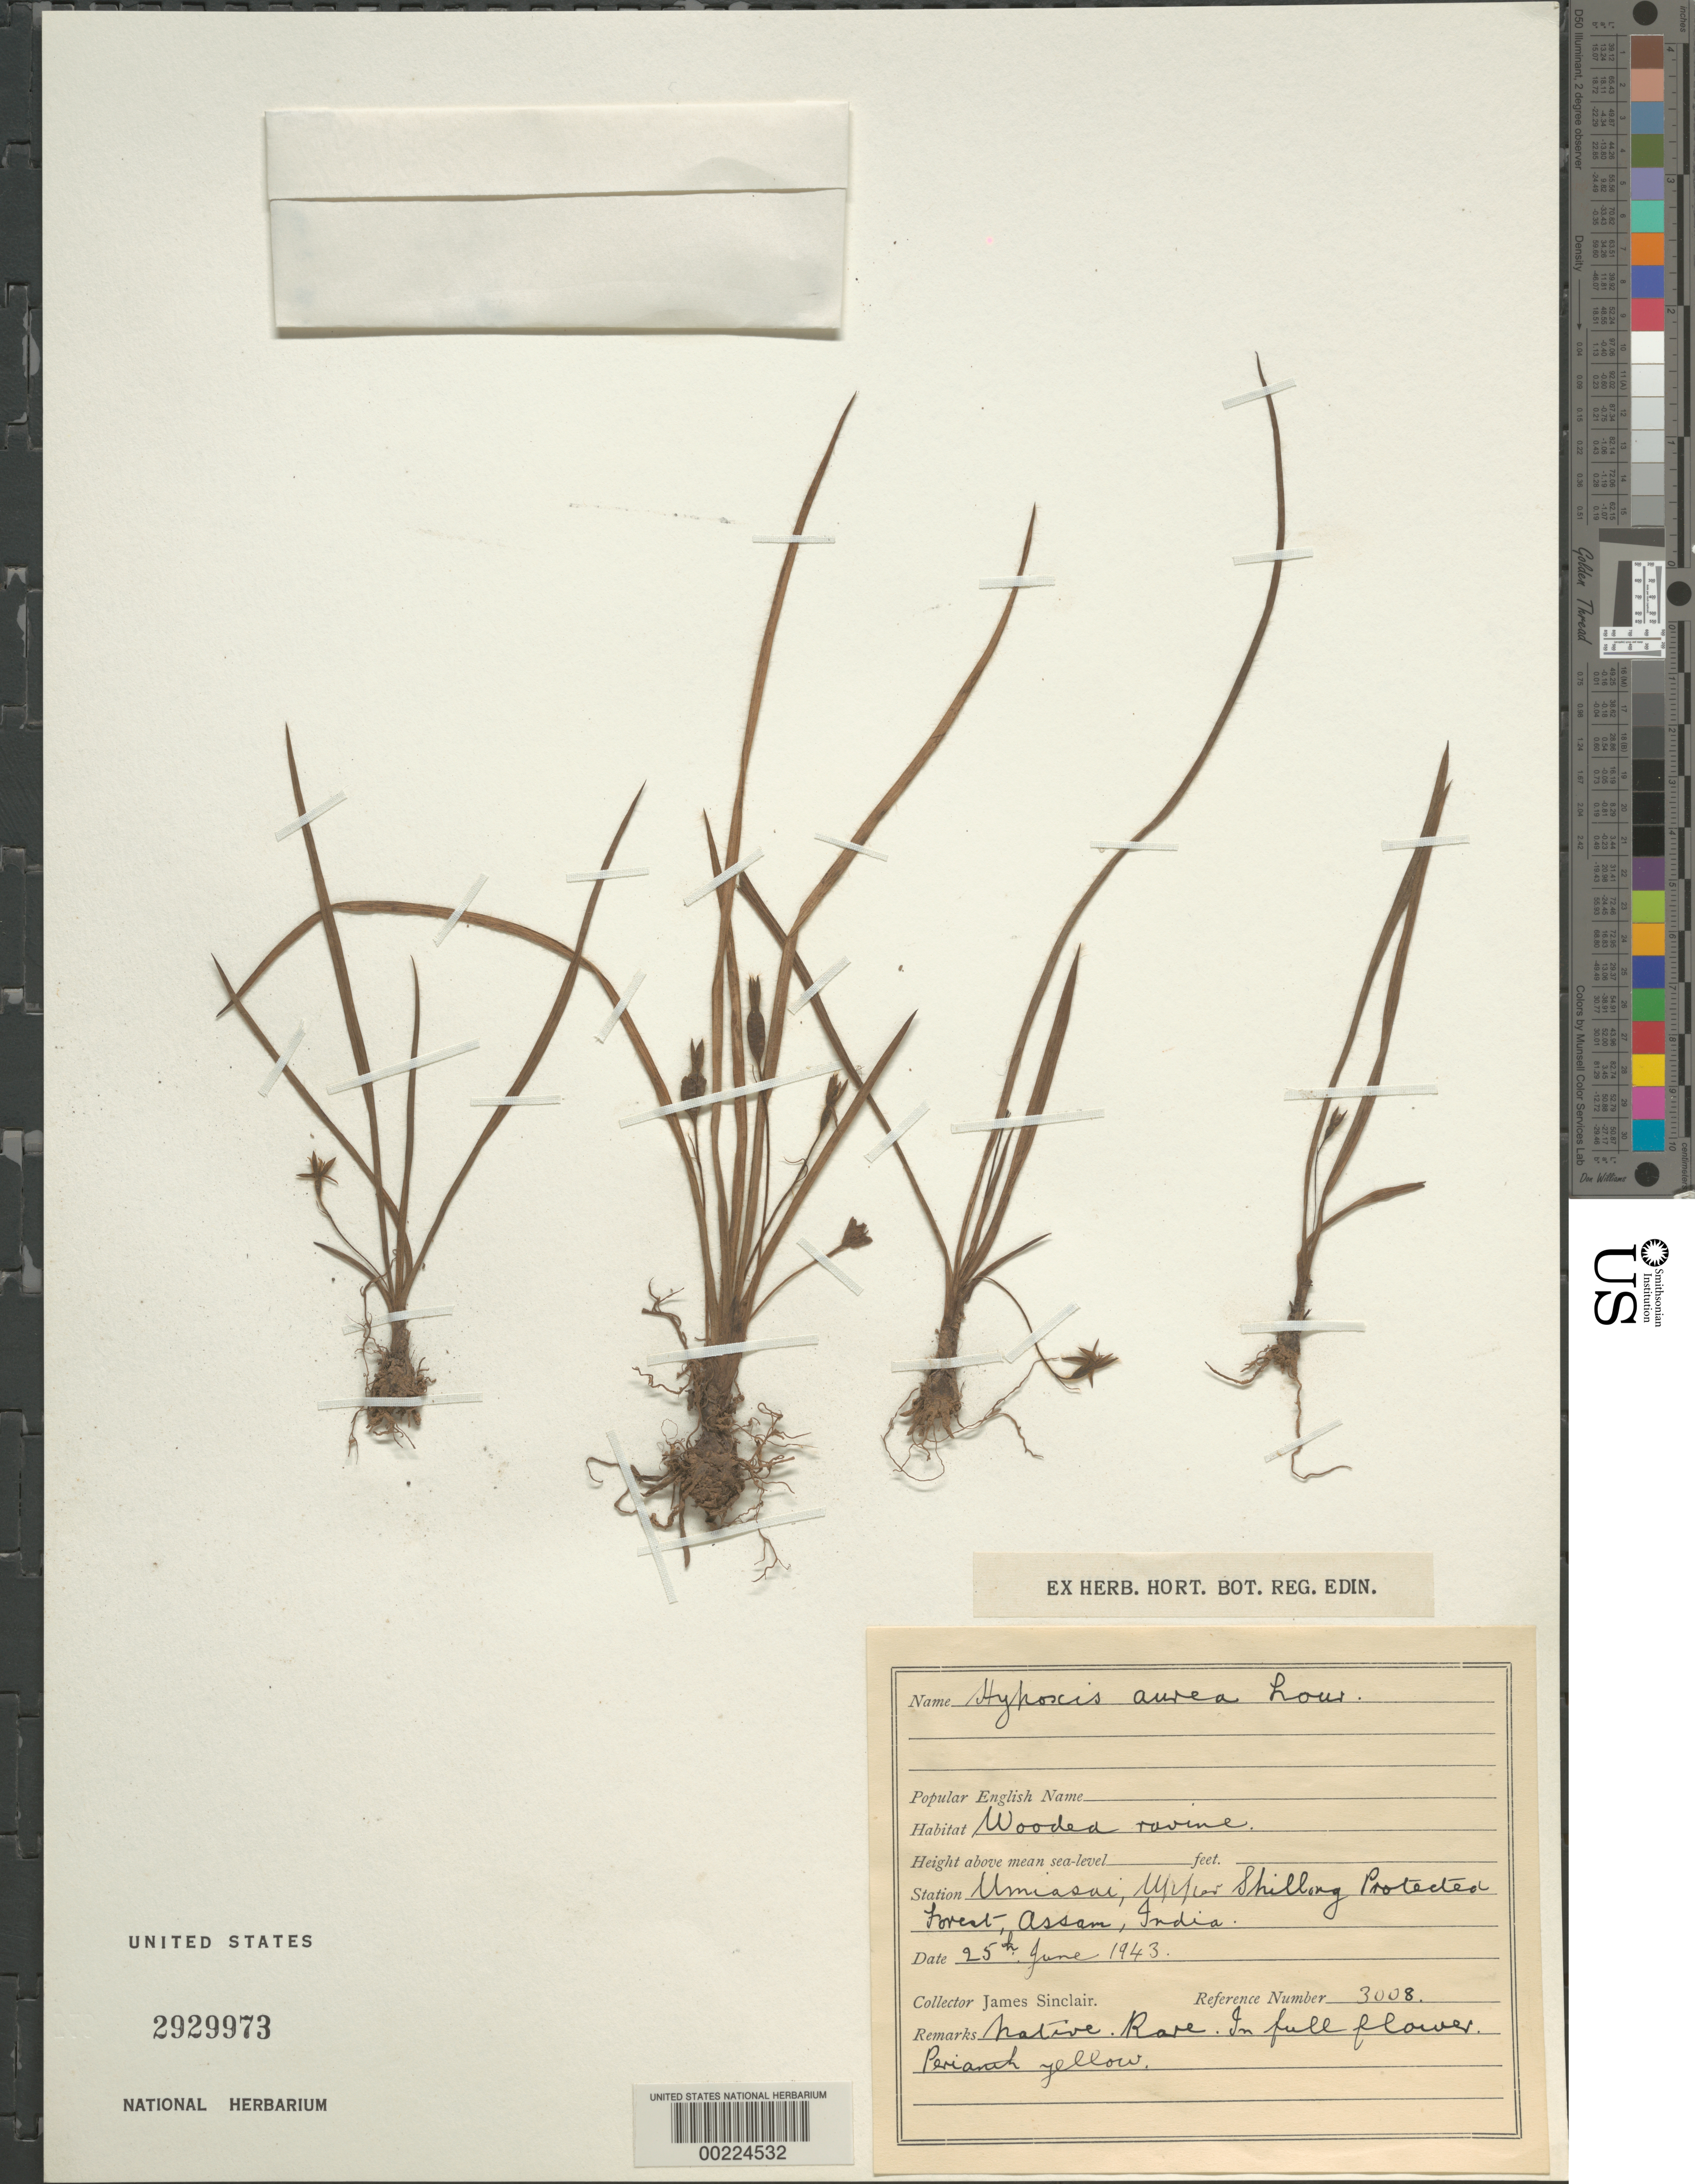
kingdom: Plantae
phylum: Tracheophyta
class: Liliopsida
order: Asparagales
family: Hypoxidaceae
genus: Hypoxis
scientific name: Hypoxis aurea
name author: Lour.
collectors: J. Sinclair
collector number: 3008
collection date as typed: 25 Jun 1943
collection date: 1943-06-25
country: India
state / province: Meghalaya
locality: Umiasai, upper shillong protected forest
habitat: Wooded ravine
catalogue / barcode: US 2929973